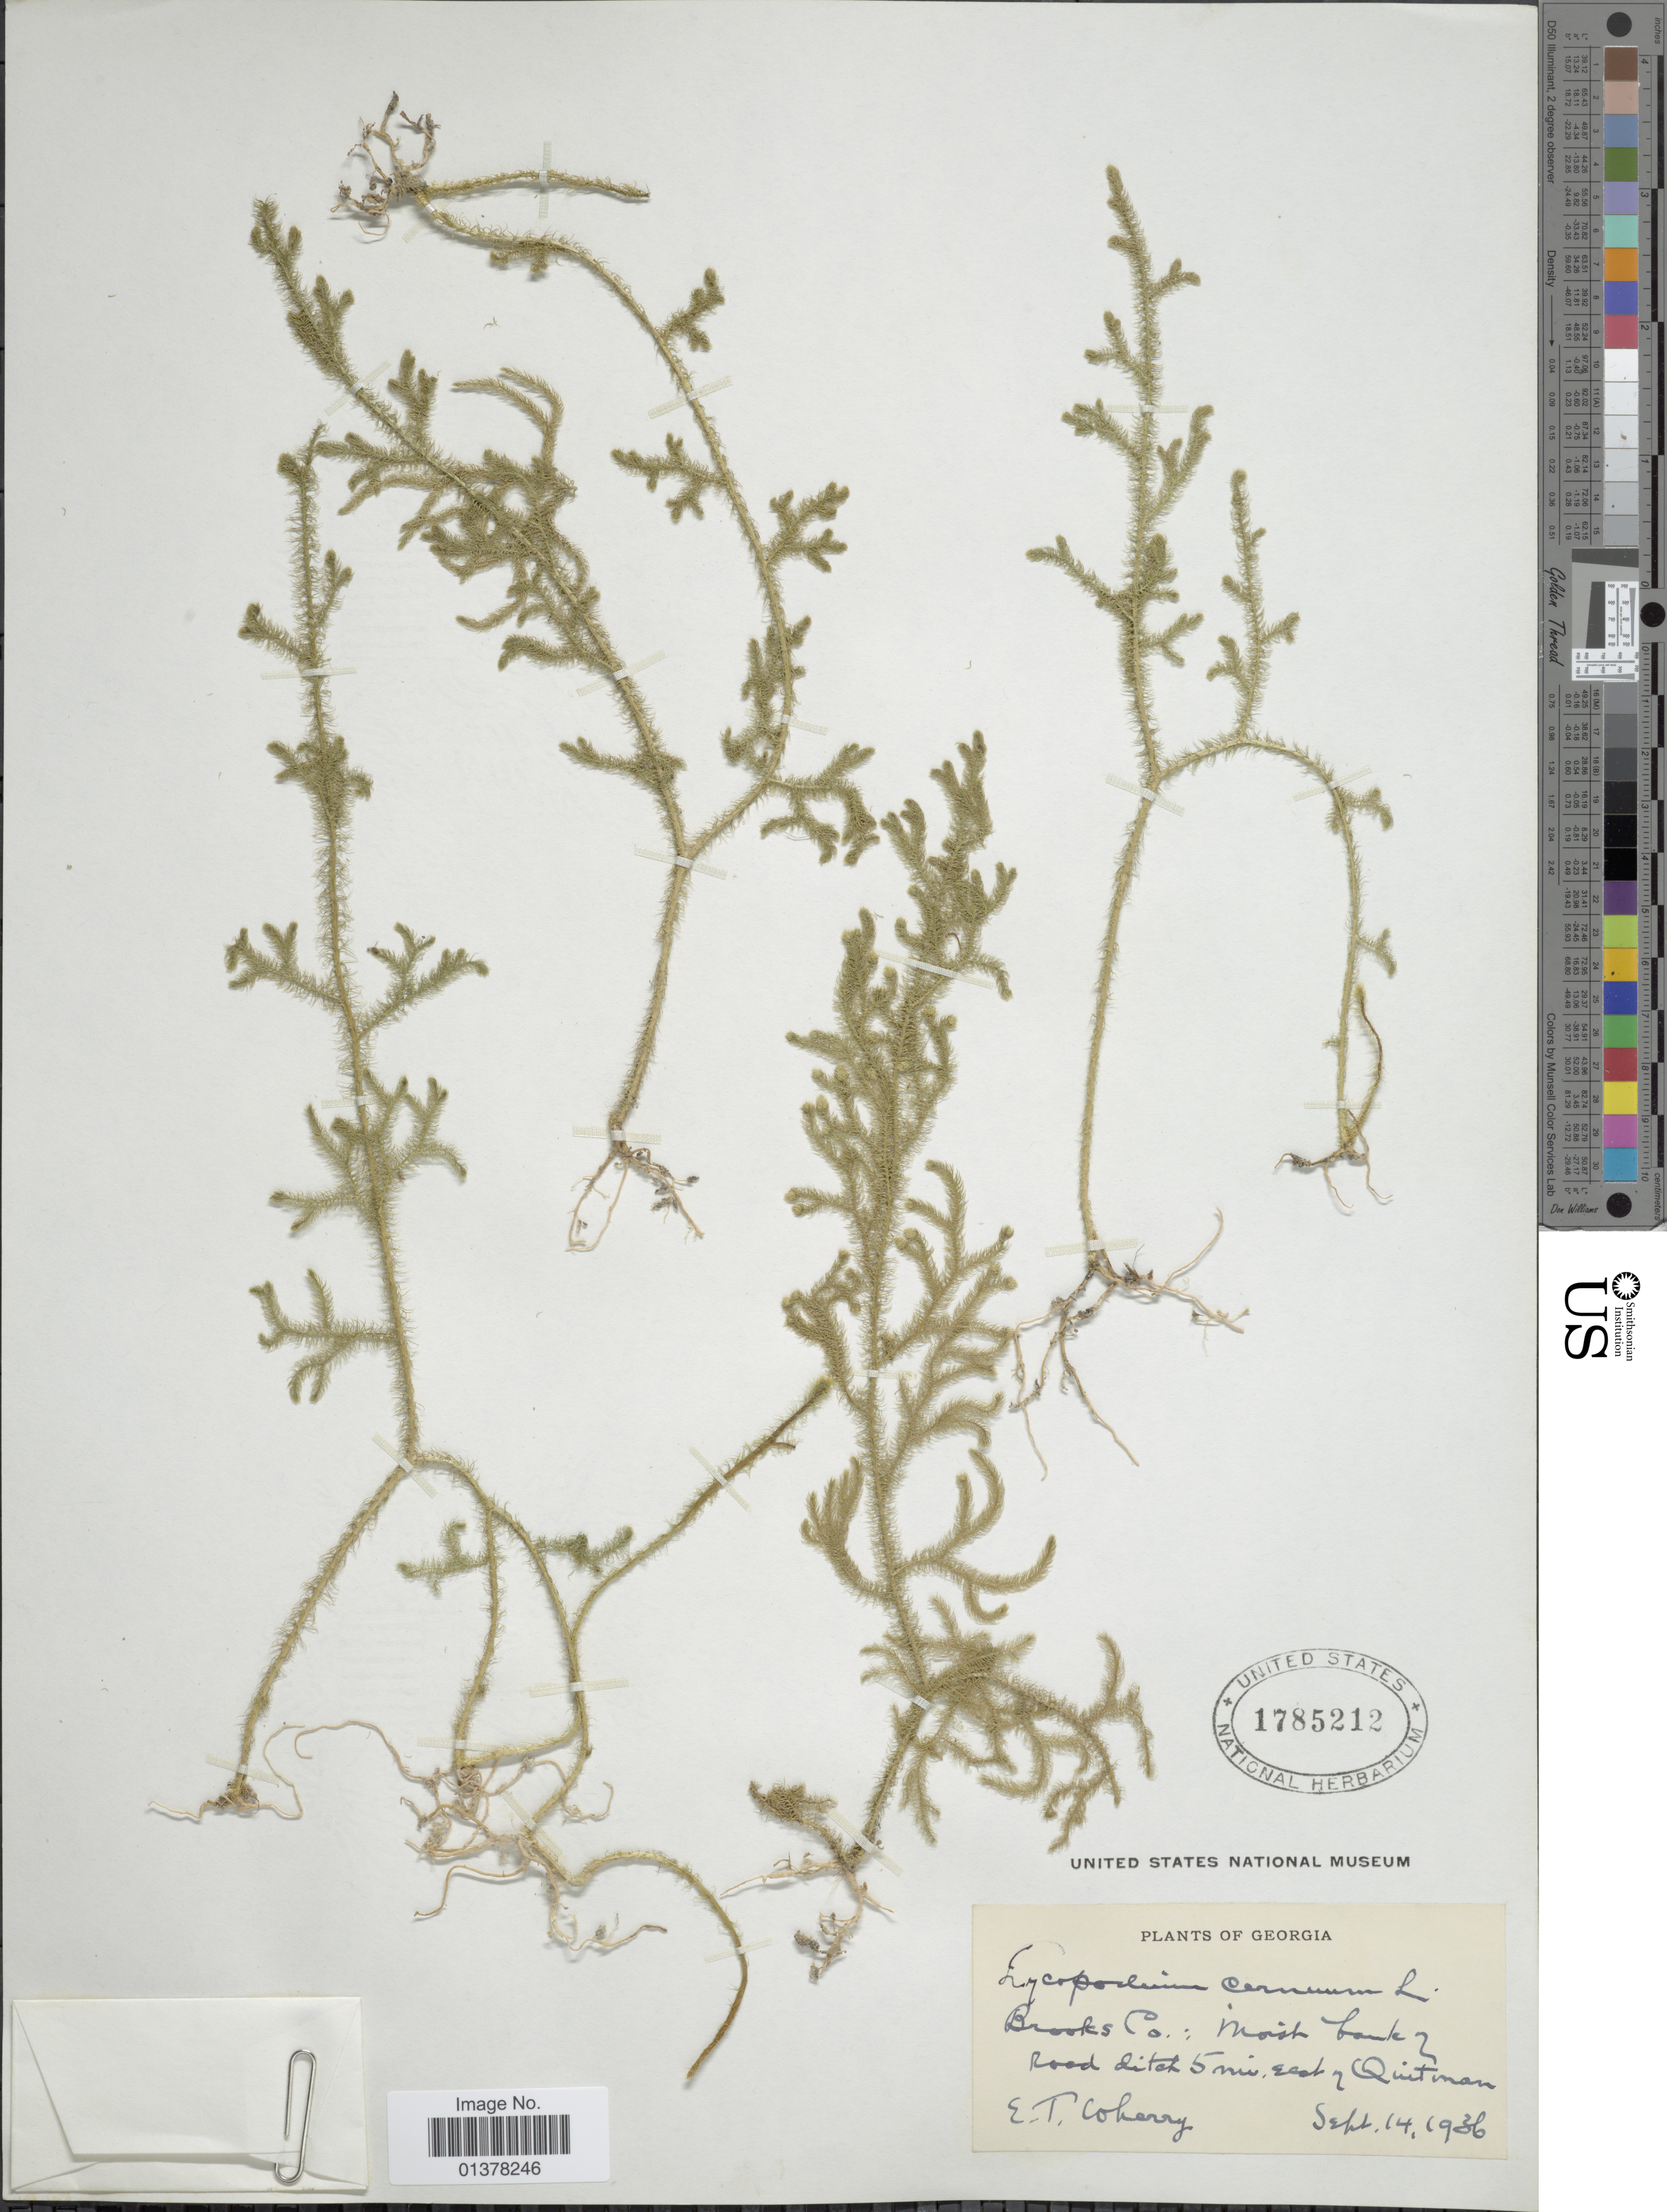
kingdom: Plantae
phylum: Tracheophyta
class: Lycopodiopsida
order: Lycopodiales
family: Lycopodiaceae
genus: Palhinhaea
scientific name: Palhinhaea cernua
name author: (L.) Vasc. & Franco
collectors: E. Coharry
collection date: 1936-09-14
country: United States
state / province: Georgia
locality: Brooks Co.: Moist bank of road ditch 5 mi. east of Quitman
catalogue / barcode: US 1785212